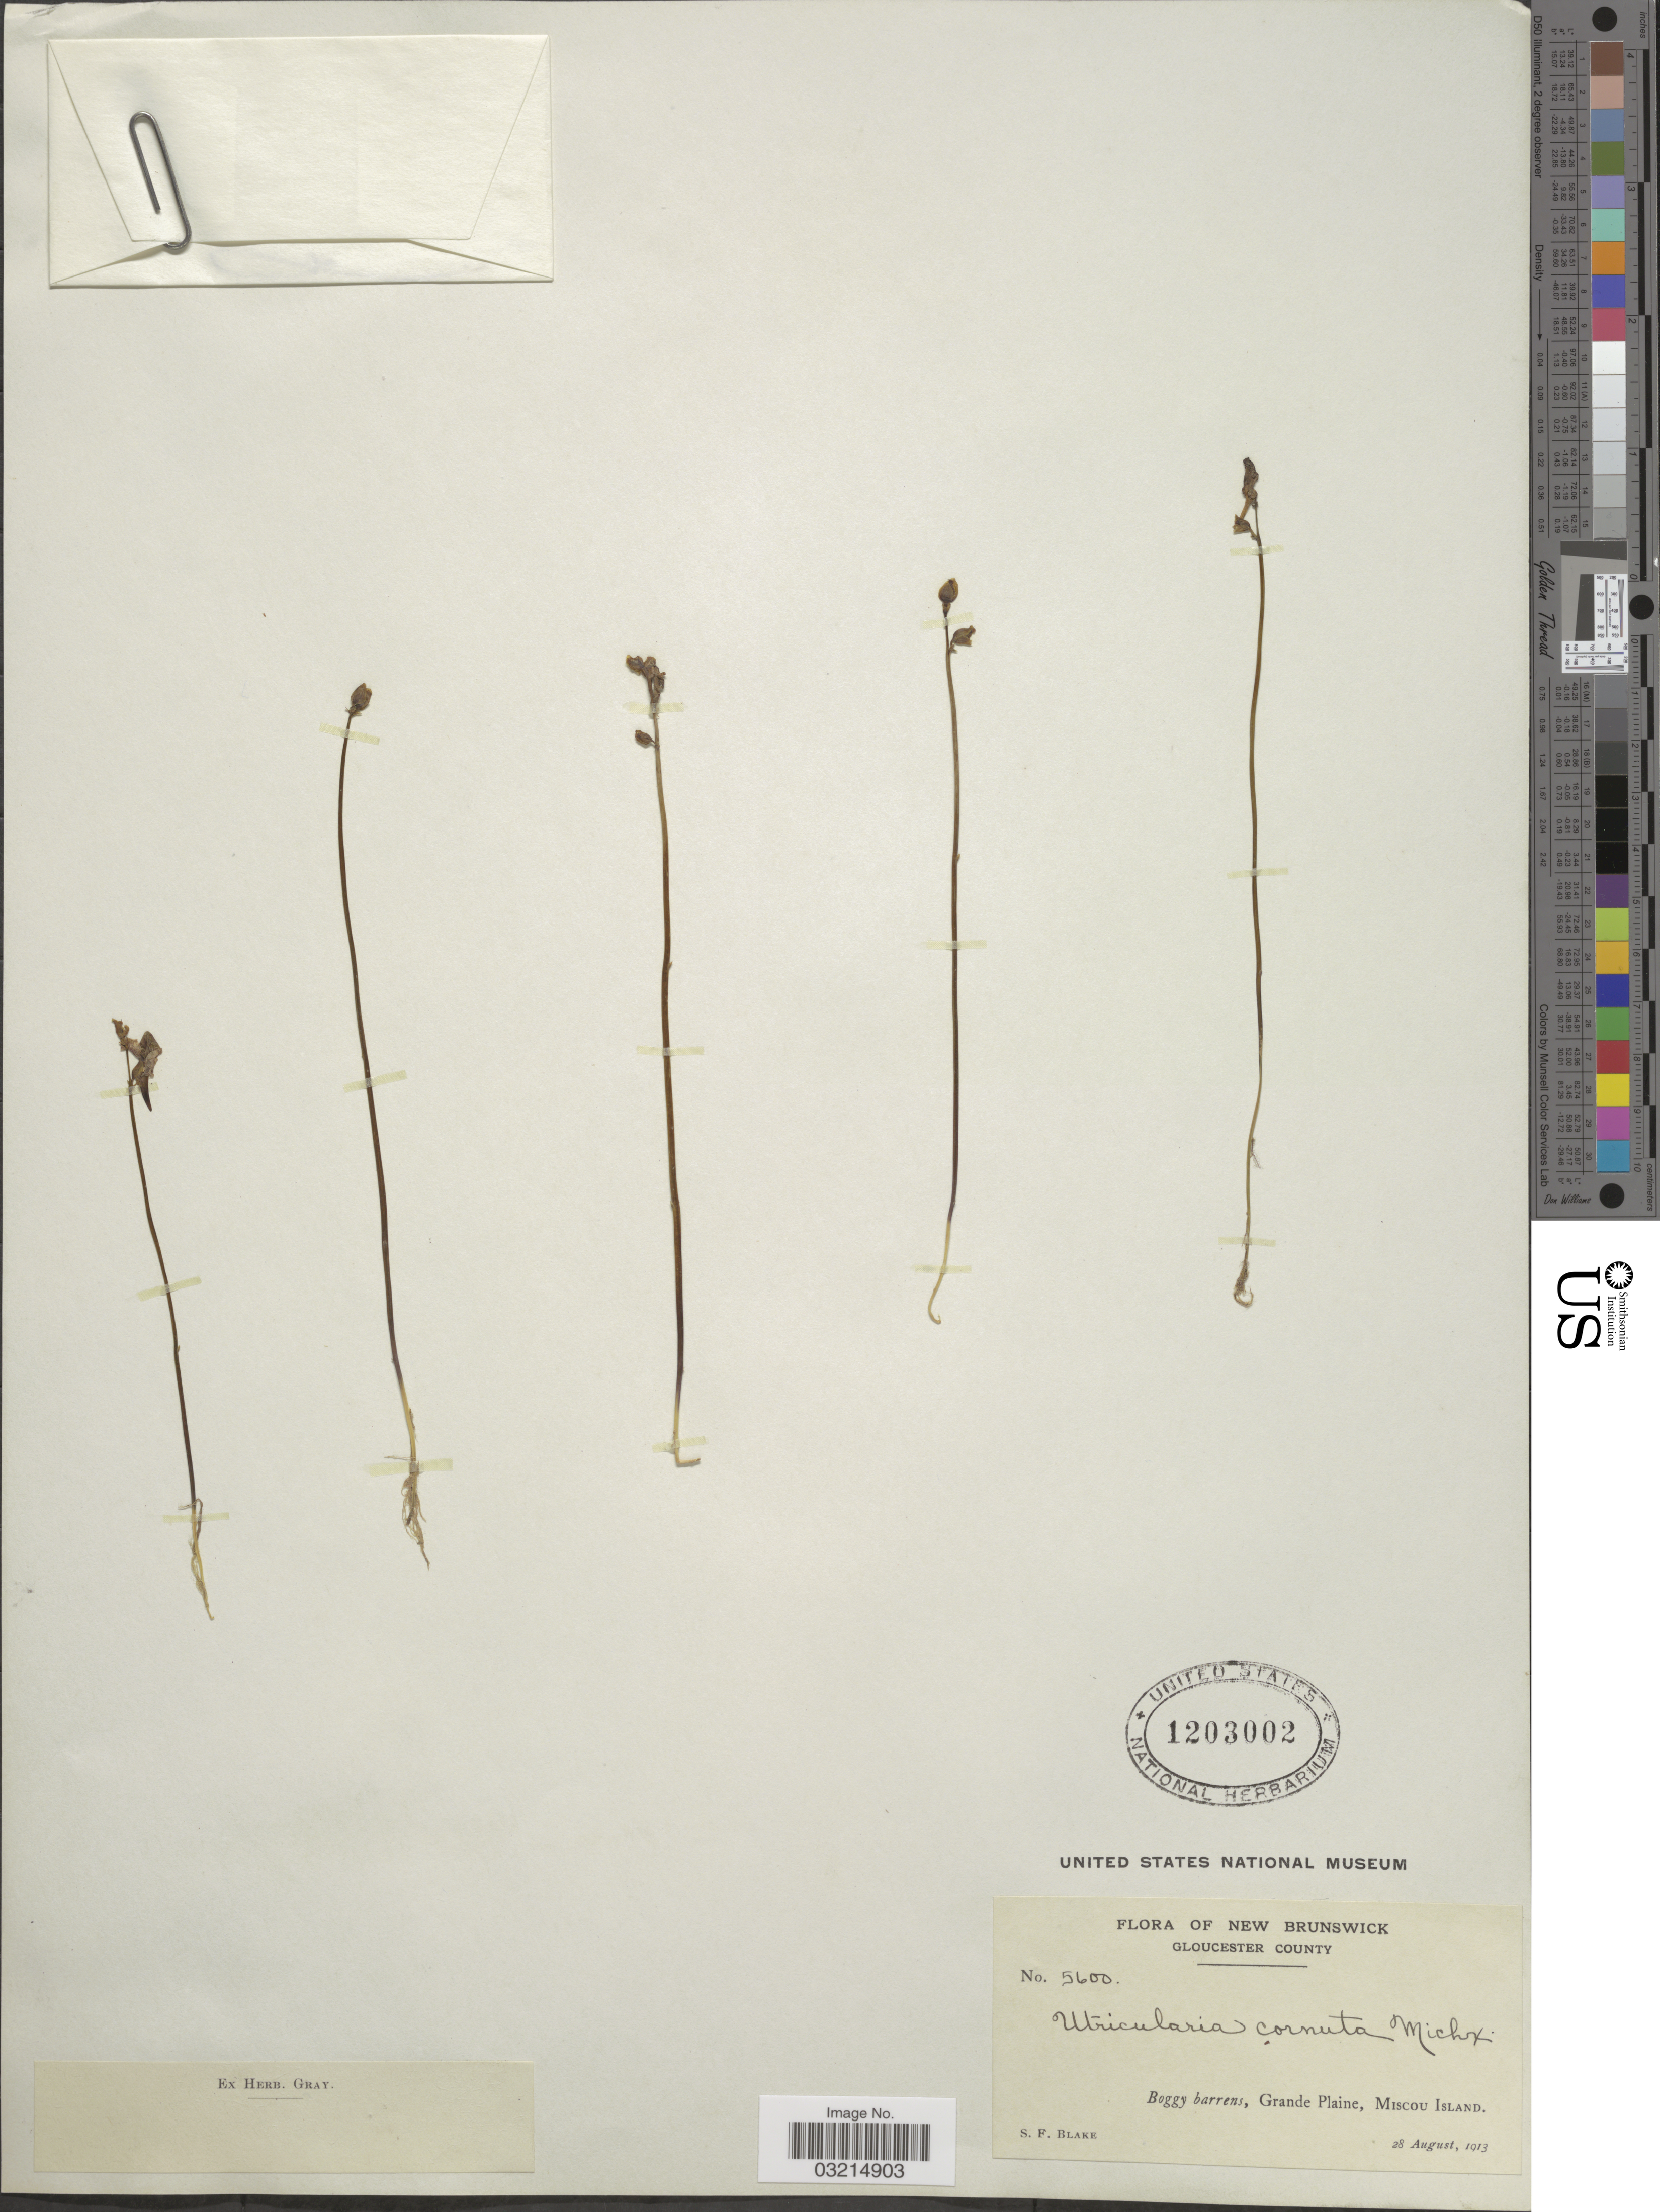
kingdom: Plantae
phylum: Tracheophyta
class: Magnoliopsida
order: Lamiales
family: Lentibulariaceae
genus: Utricularia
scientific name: Utricularia cornuta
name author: Michx.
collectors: S. Blake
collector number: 5600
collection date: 1913-08-28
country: Canada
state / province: New Brunswick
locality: Boggy barrens, Grande Plaine, Miscou Island.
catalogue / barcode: US 1203002